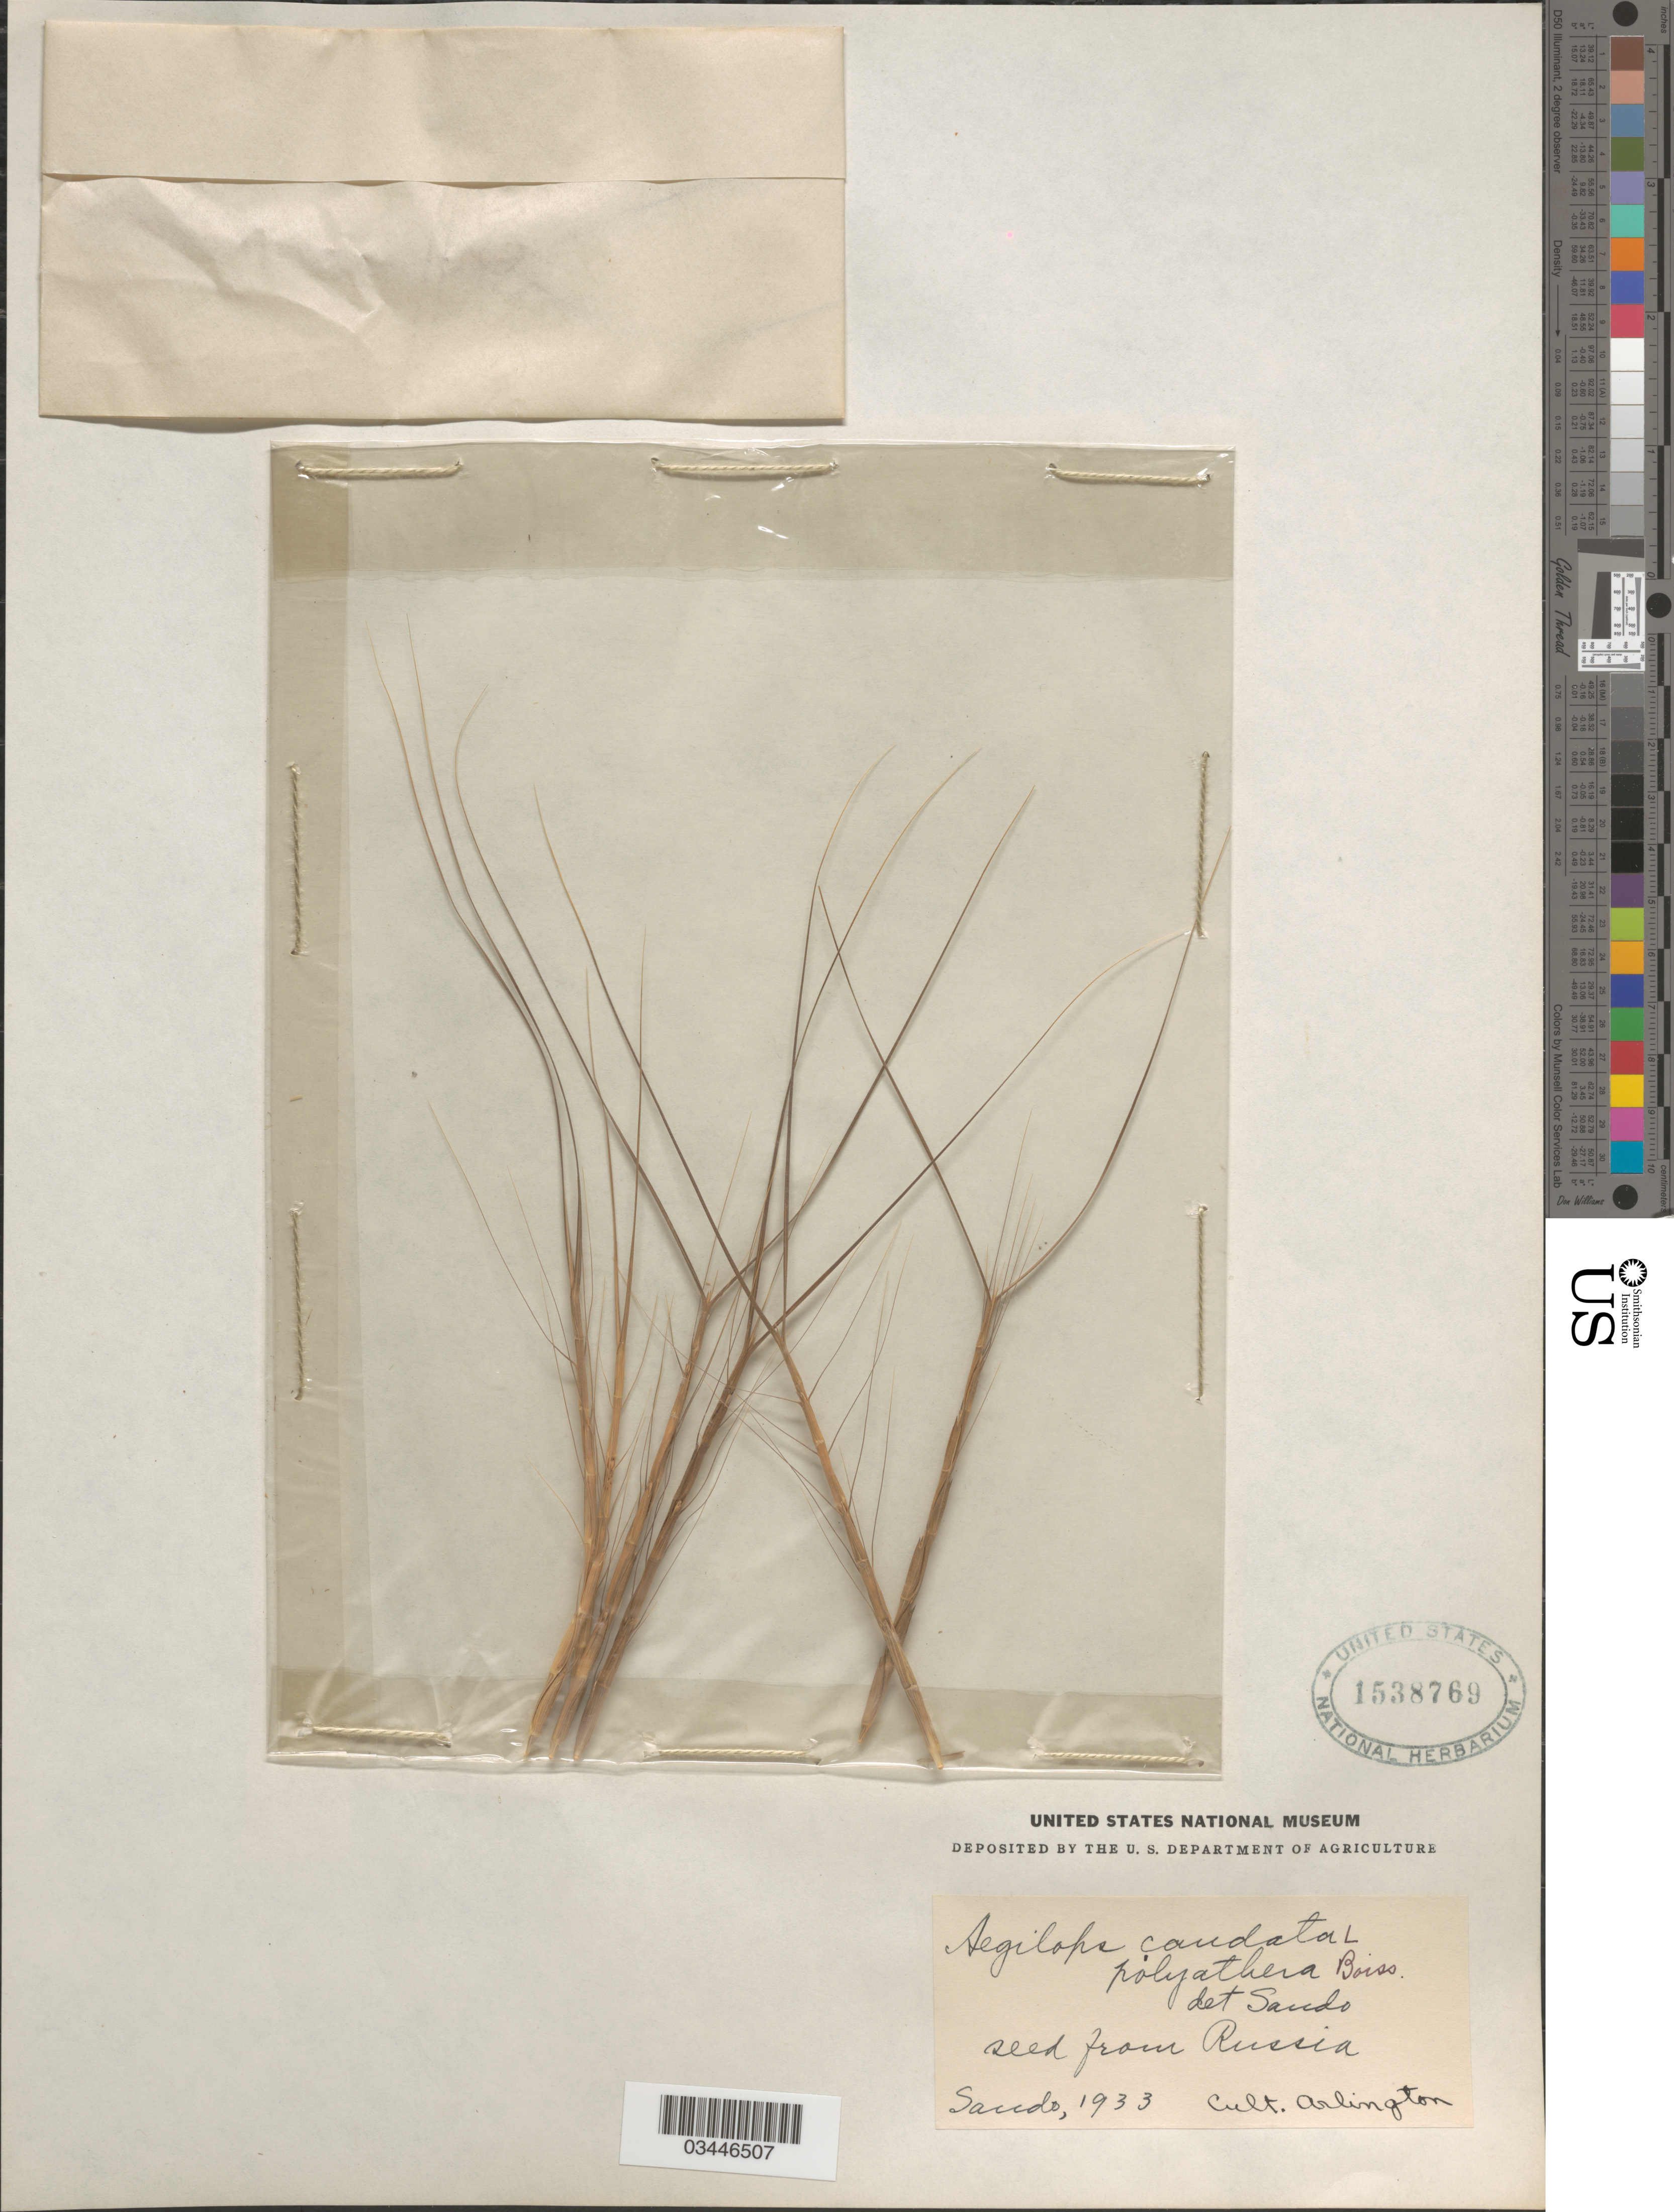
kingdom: Plantae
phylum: Tracheophyta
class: Liliopsida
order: Poales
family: Poaceae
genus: Aegilops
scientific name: Aegilops caudata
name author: L.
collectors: -. Sando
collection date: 1933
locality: Cult. Arlington.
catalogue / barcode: US 1538769